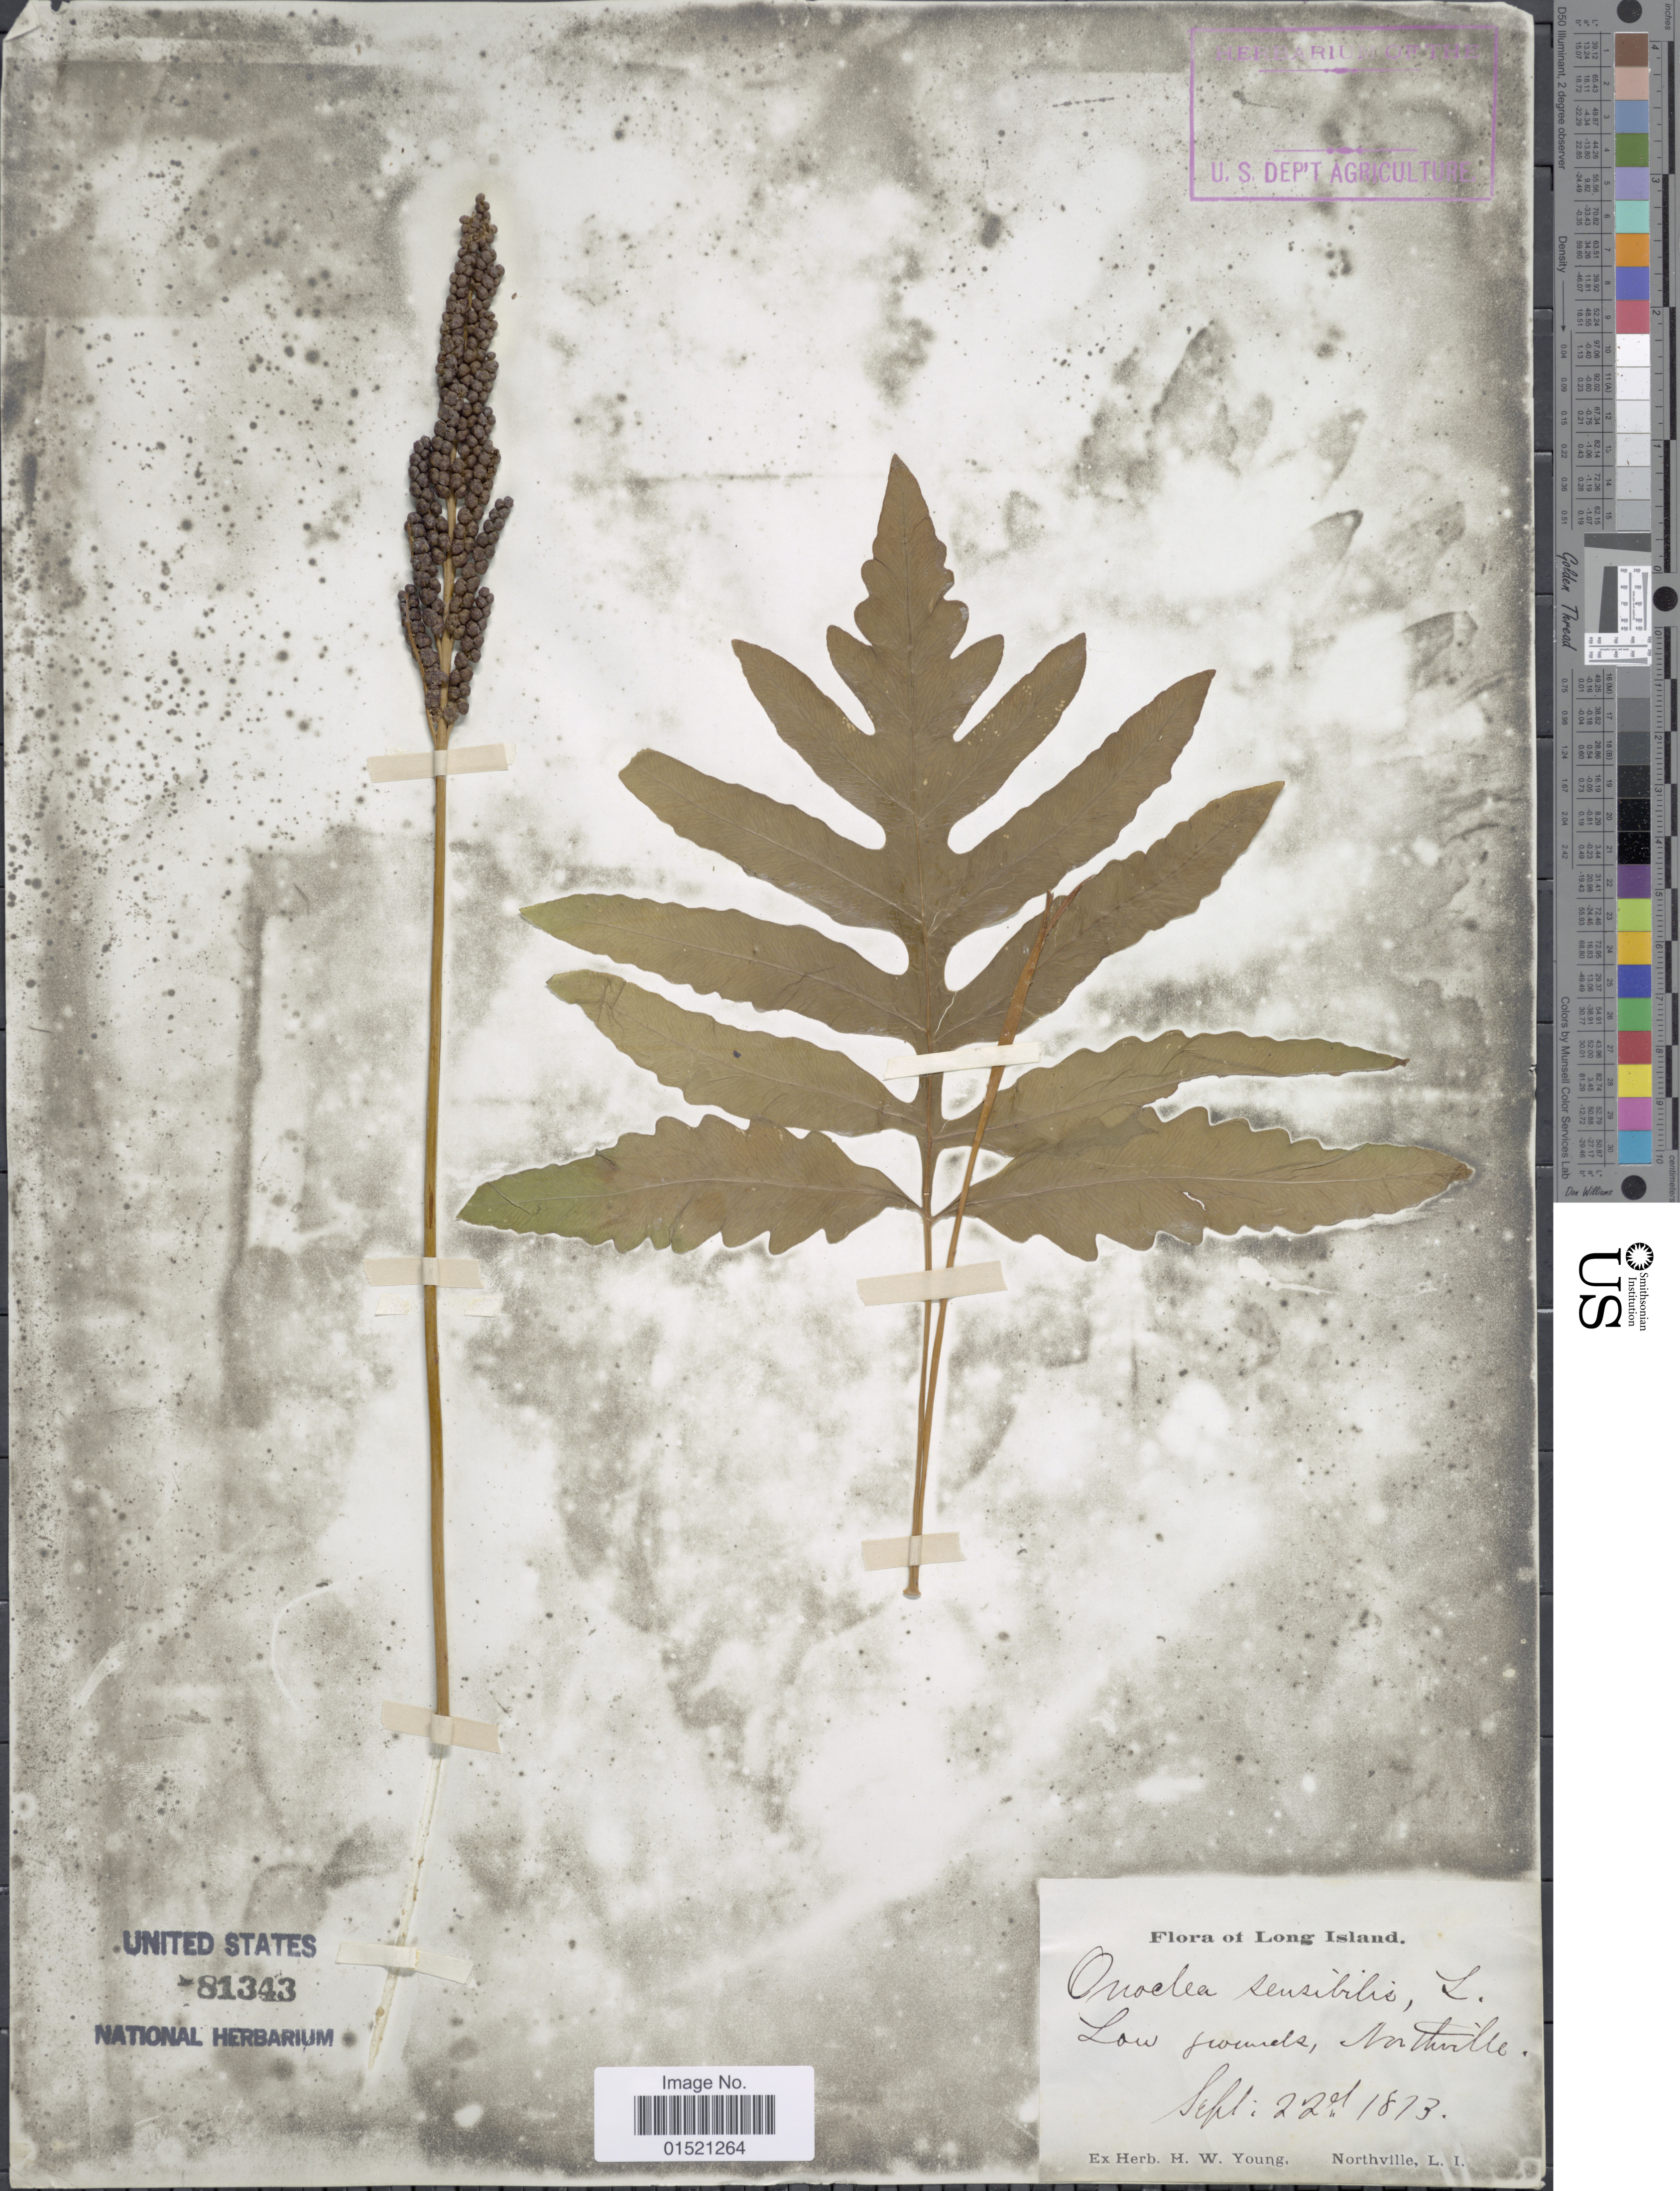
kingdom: Plantae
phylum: Tracheophyta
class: Polypodiopsida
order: Polypodiales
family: Onocleaceae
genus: Onoclea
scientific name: Onoclea sensibilis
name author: L.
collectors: ex herb. H.W. Young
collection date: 1873-09-22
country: United States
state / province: New York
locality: Long Island, Low grounds, Northville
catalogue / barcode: US 81343